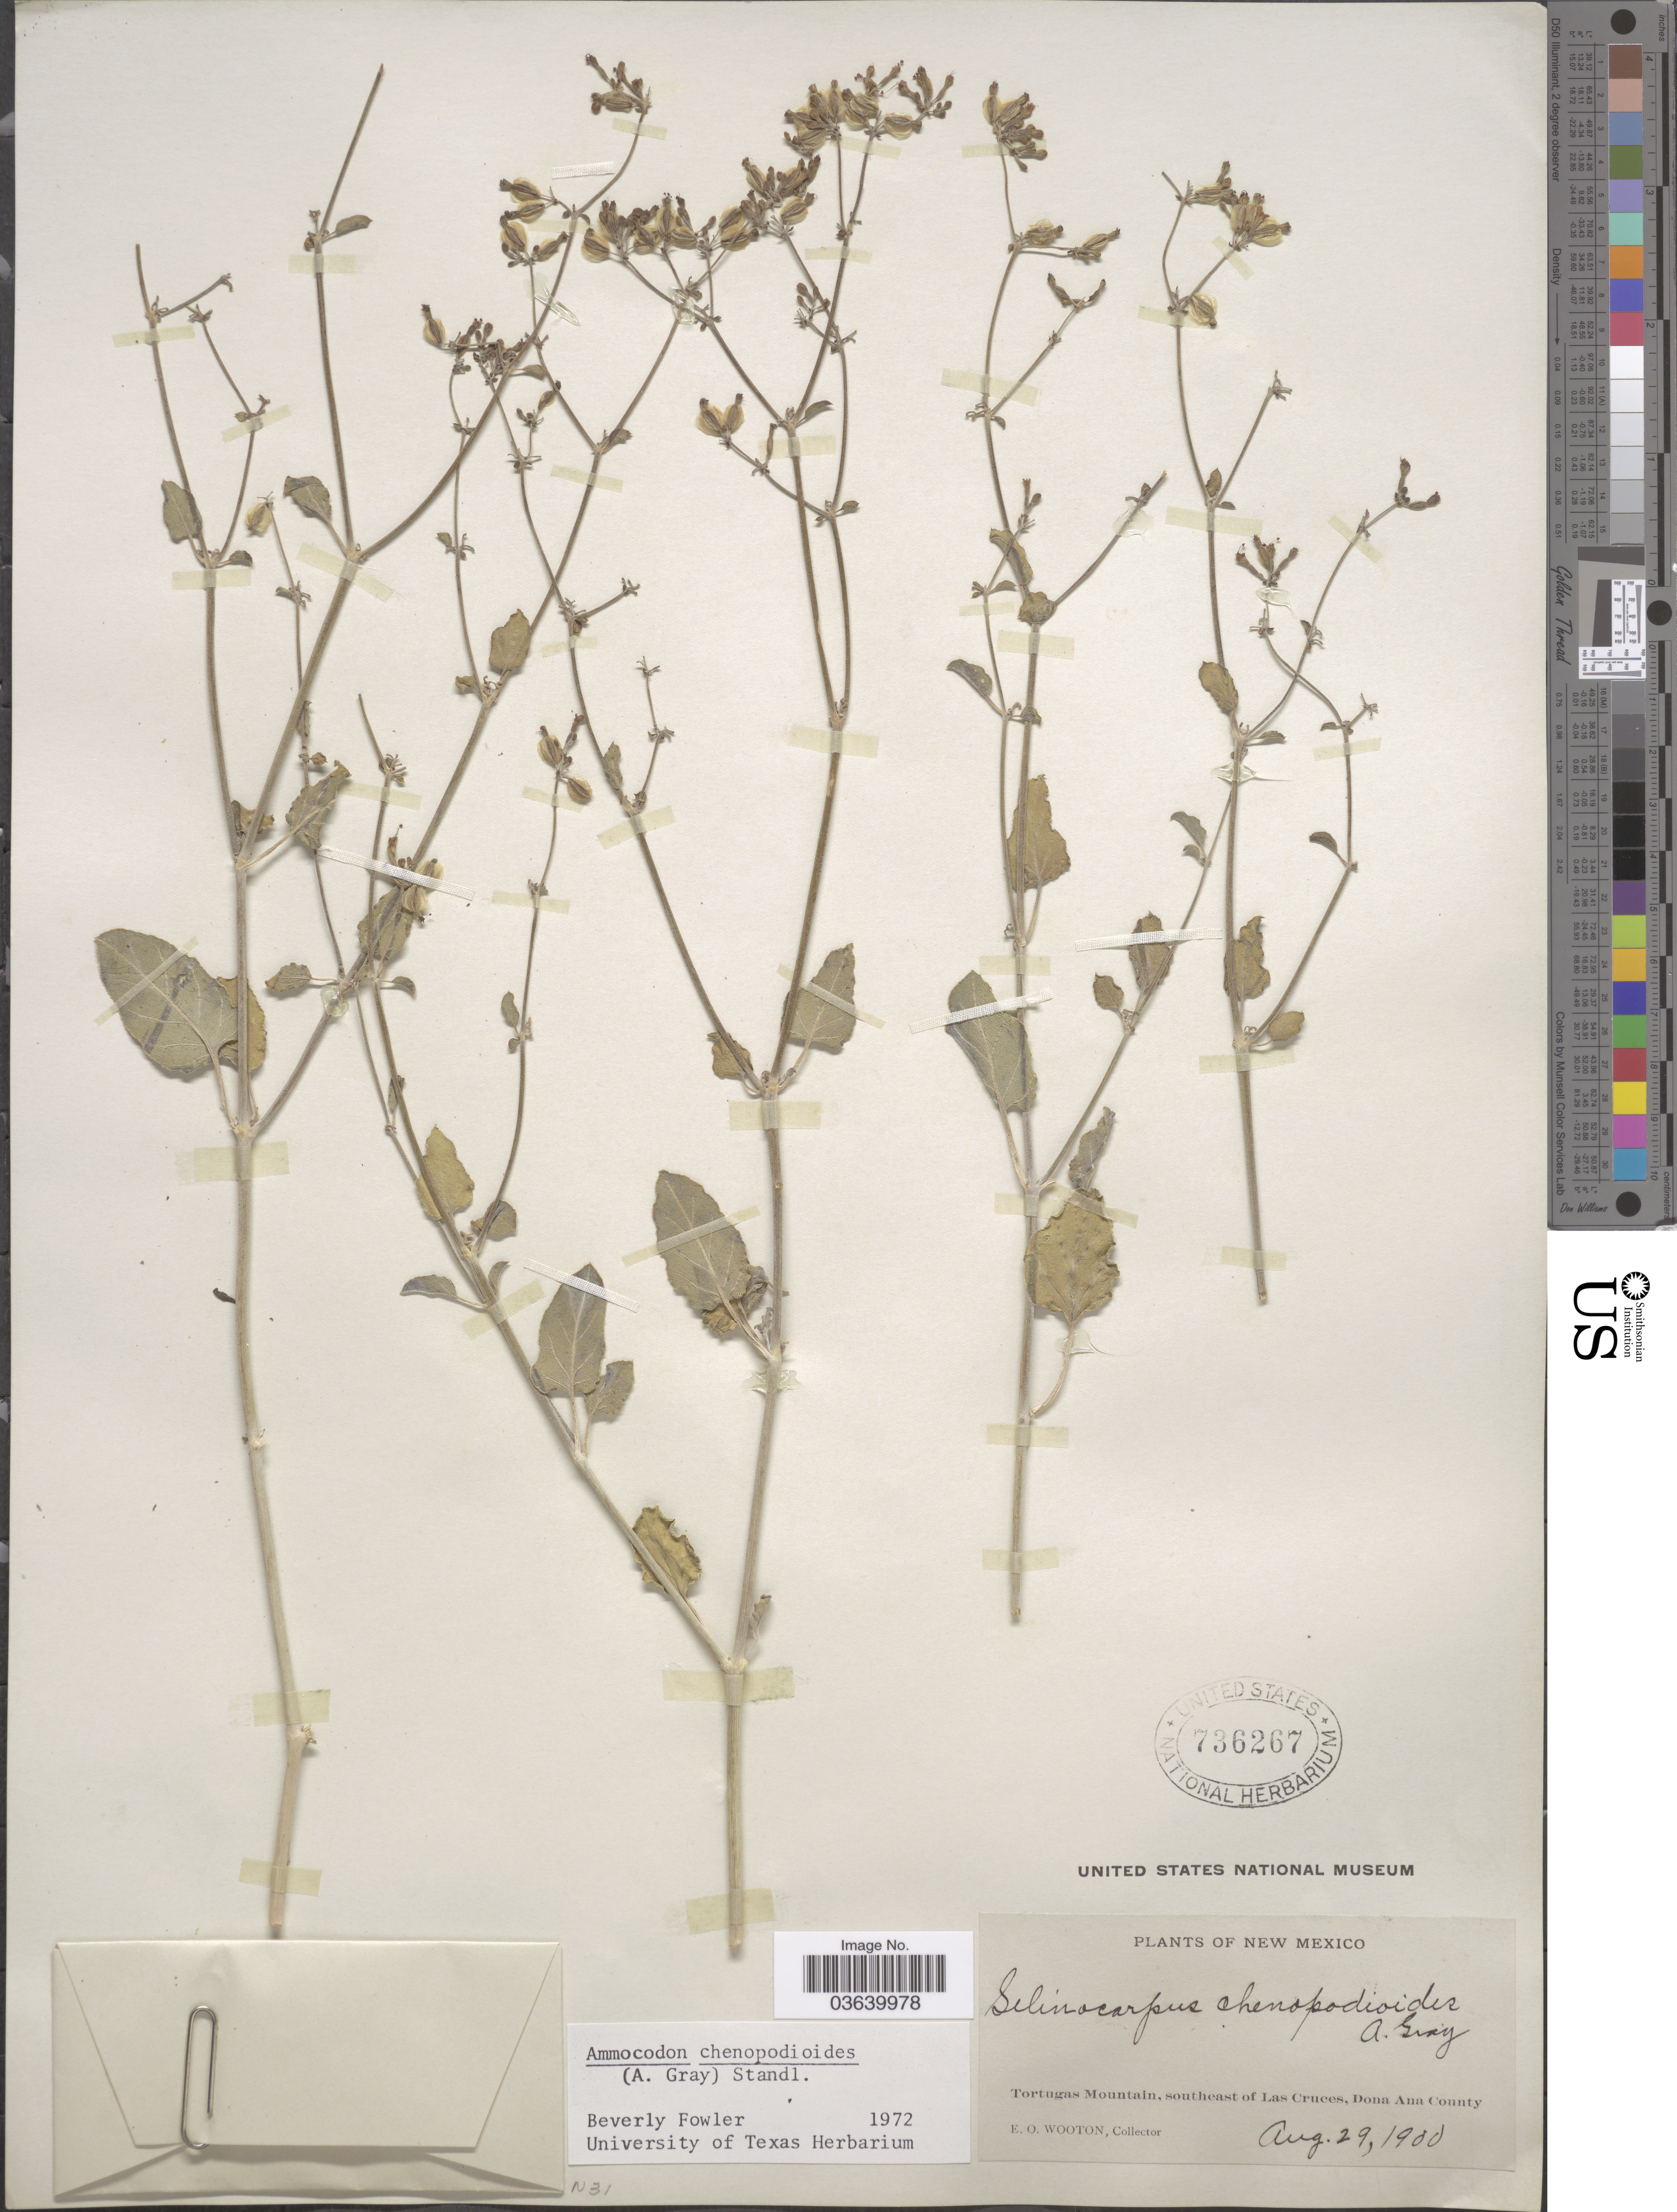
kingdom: Plantae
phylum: Tracheophyta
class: Magnoliopsida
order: Caryophyllales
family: Nyctaginaceae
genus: Acleisanthes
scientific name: Acleisanthes chenopodioides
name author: (A. Gray) R.A. Levin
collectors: E. O. Wooton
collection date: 1900-08-29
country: United States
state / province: New Mexico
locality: Tortugas Mountain, southeast of Las Cruces, Dona Ana County.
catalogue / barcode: US 736267